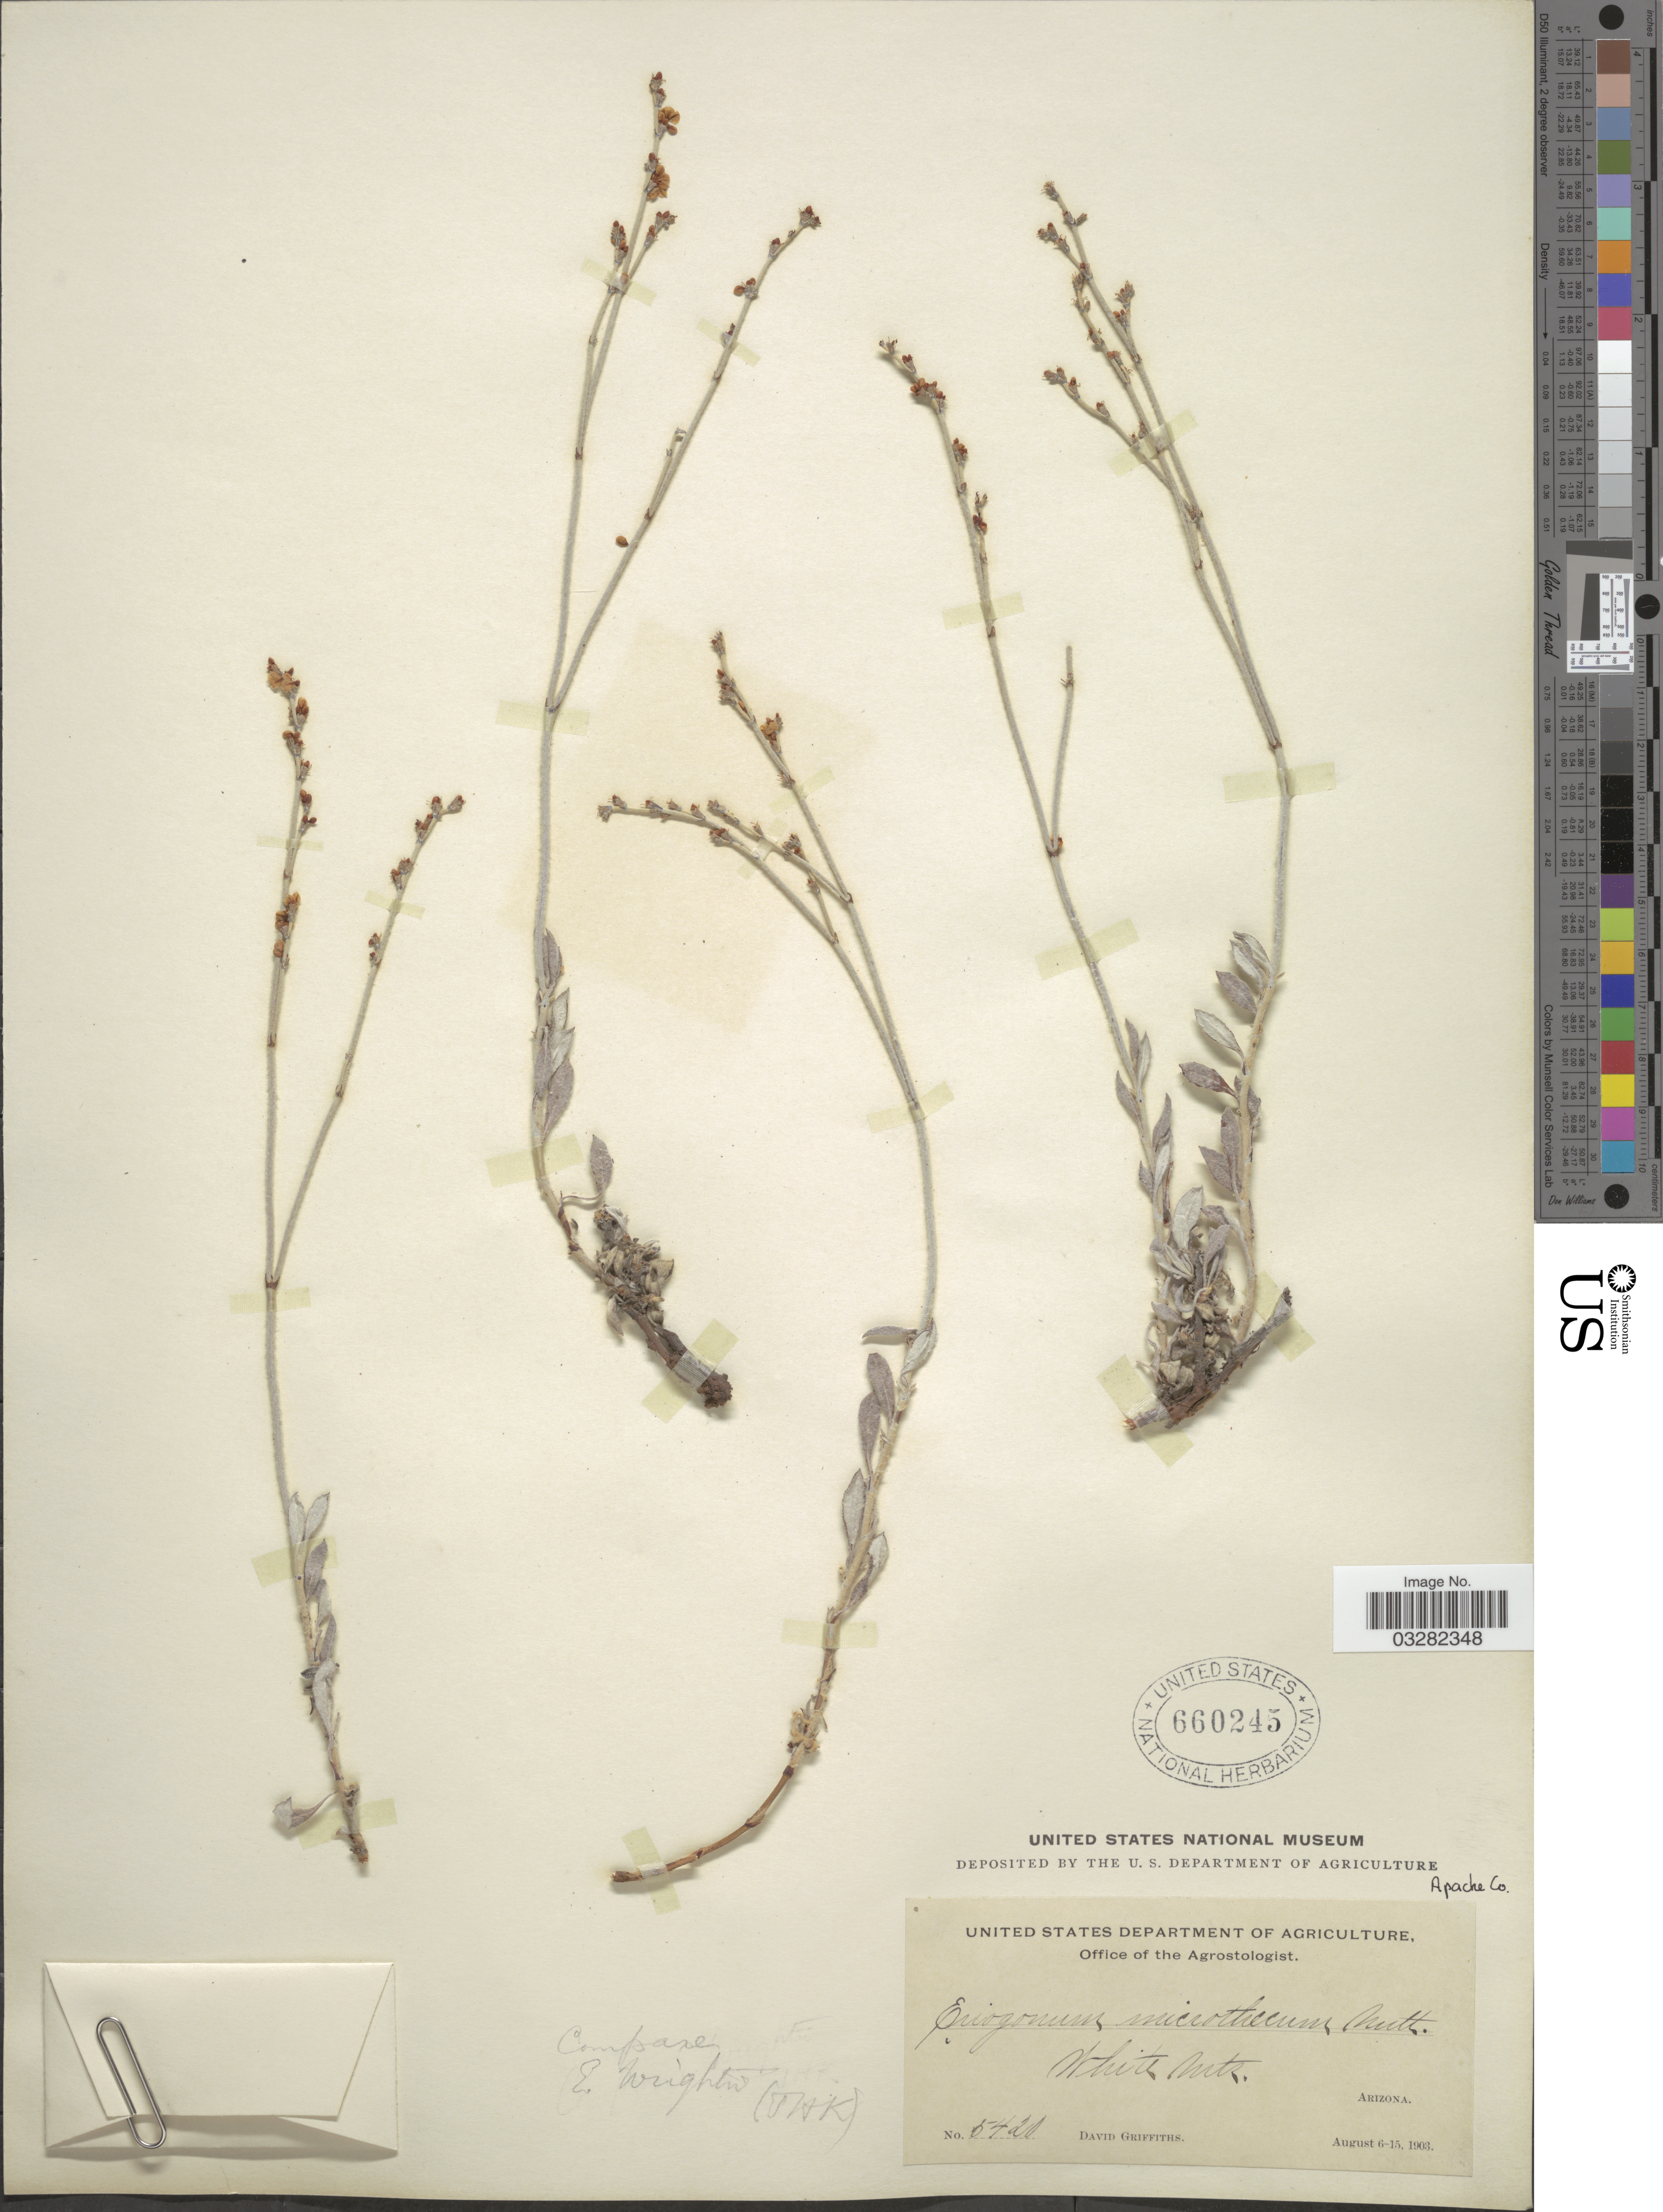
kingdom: Plantae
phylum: Tracheophyta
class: Magnoliopsida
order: Caryophyllales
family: Polygonaceae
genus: Eriogonum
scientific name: Eriogonum wrightii var. wrightii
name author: Torr. ex Benth.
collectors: D. Griffiths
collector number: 5420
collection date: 1903-08-06/1903-08-15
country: United States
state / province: Arizona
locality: White Mts. Apache Co.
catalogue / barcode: US 660245